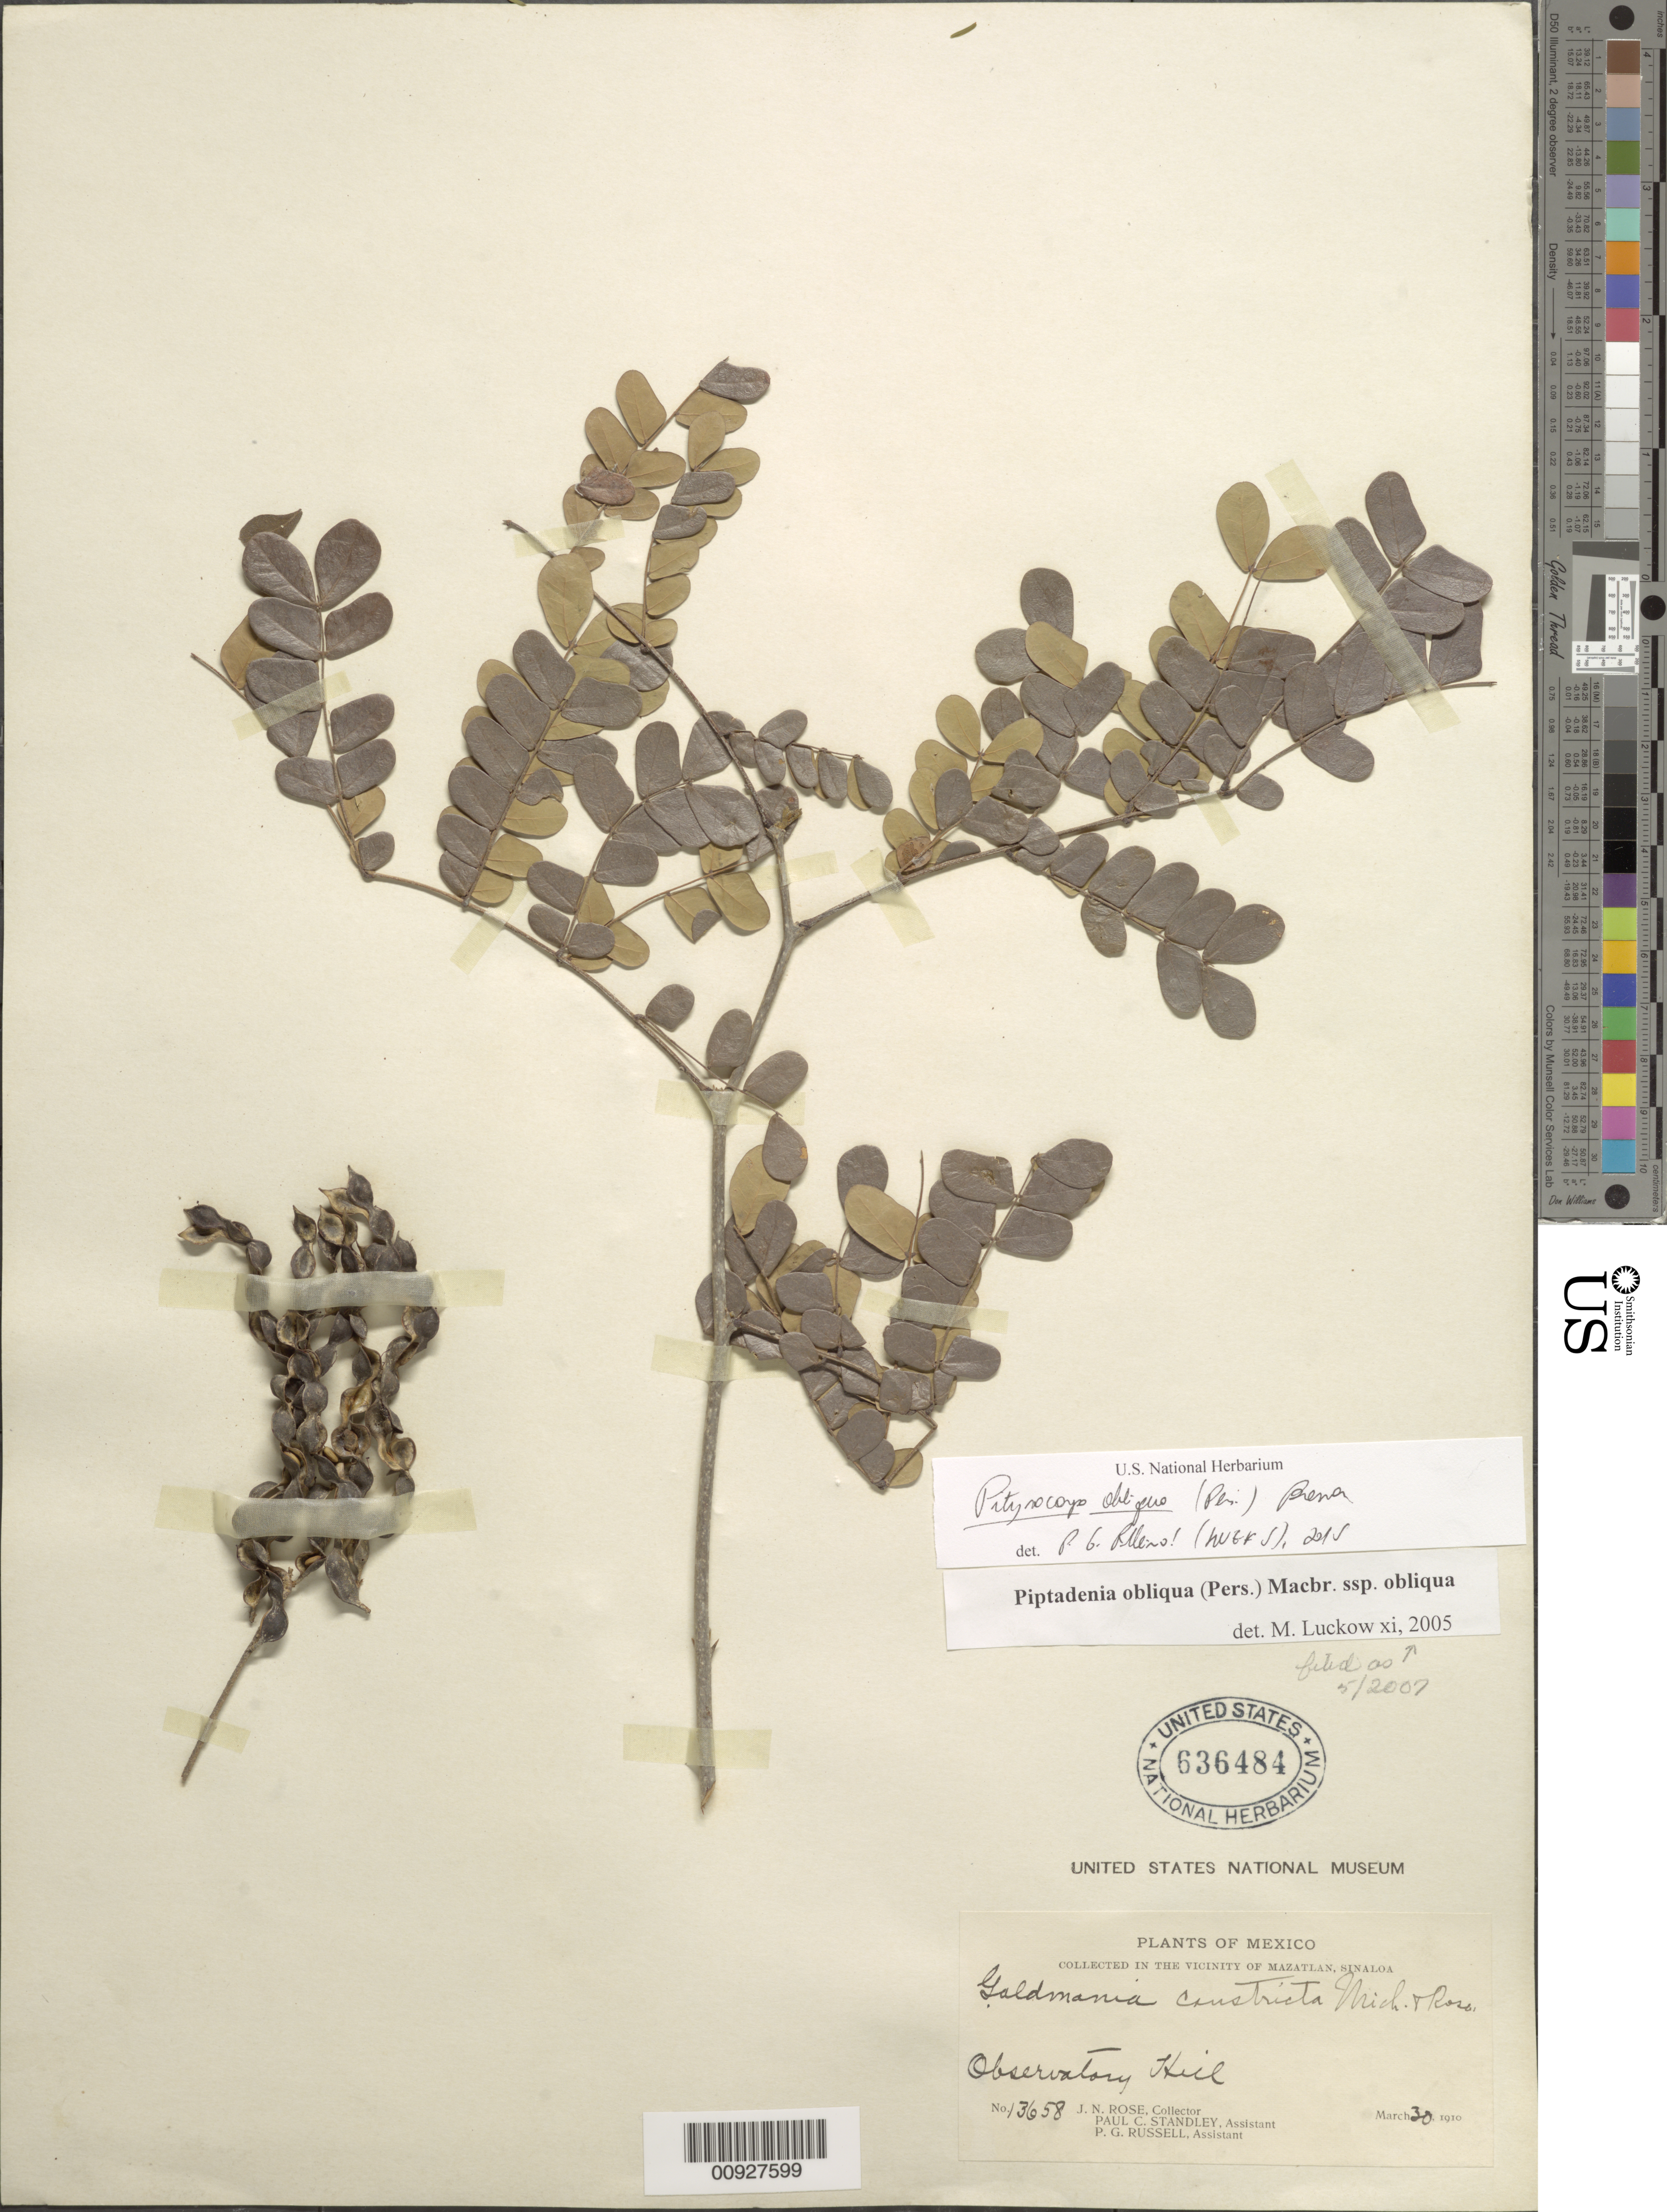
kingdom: Plantae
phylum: Tracheophyta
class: Magnoliopsida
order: Fabales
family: Fabaceae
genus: Pityrocarpa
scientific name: Pityrocarpa obliqua subsp. obliqua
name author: (Pers.) Brenan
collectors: J. N. Rose, P. C. Standley & P. G. Russell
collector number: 13658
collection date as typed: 30 Mar 1910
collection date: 1910-03-30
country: Mexico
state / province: Sinaloa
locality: Observatory Hill in the vicinity of Mazatlán, Sinaloa.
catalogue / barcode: US 636484